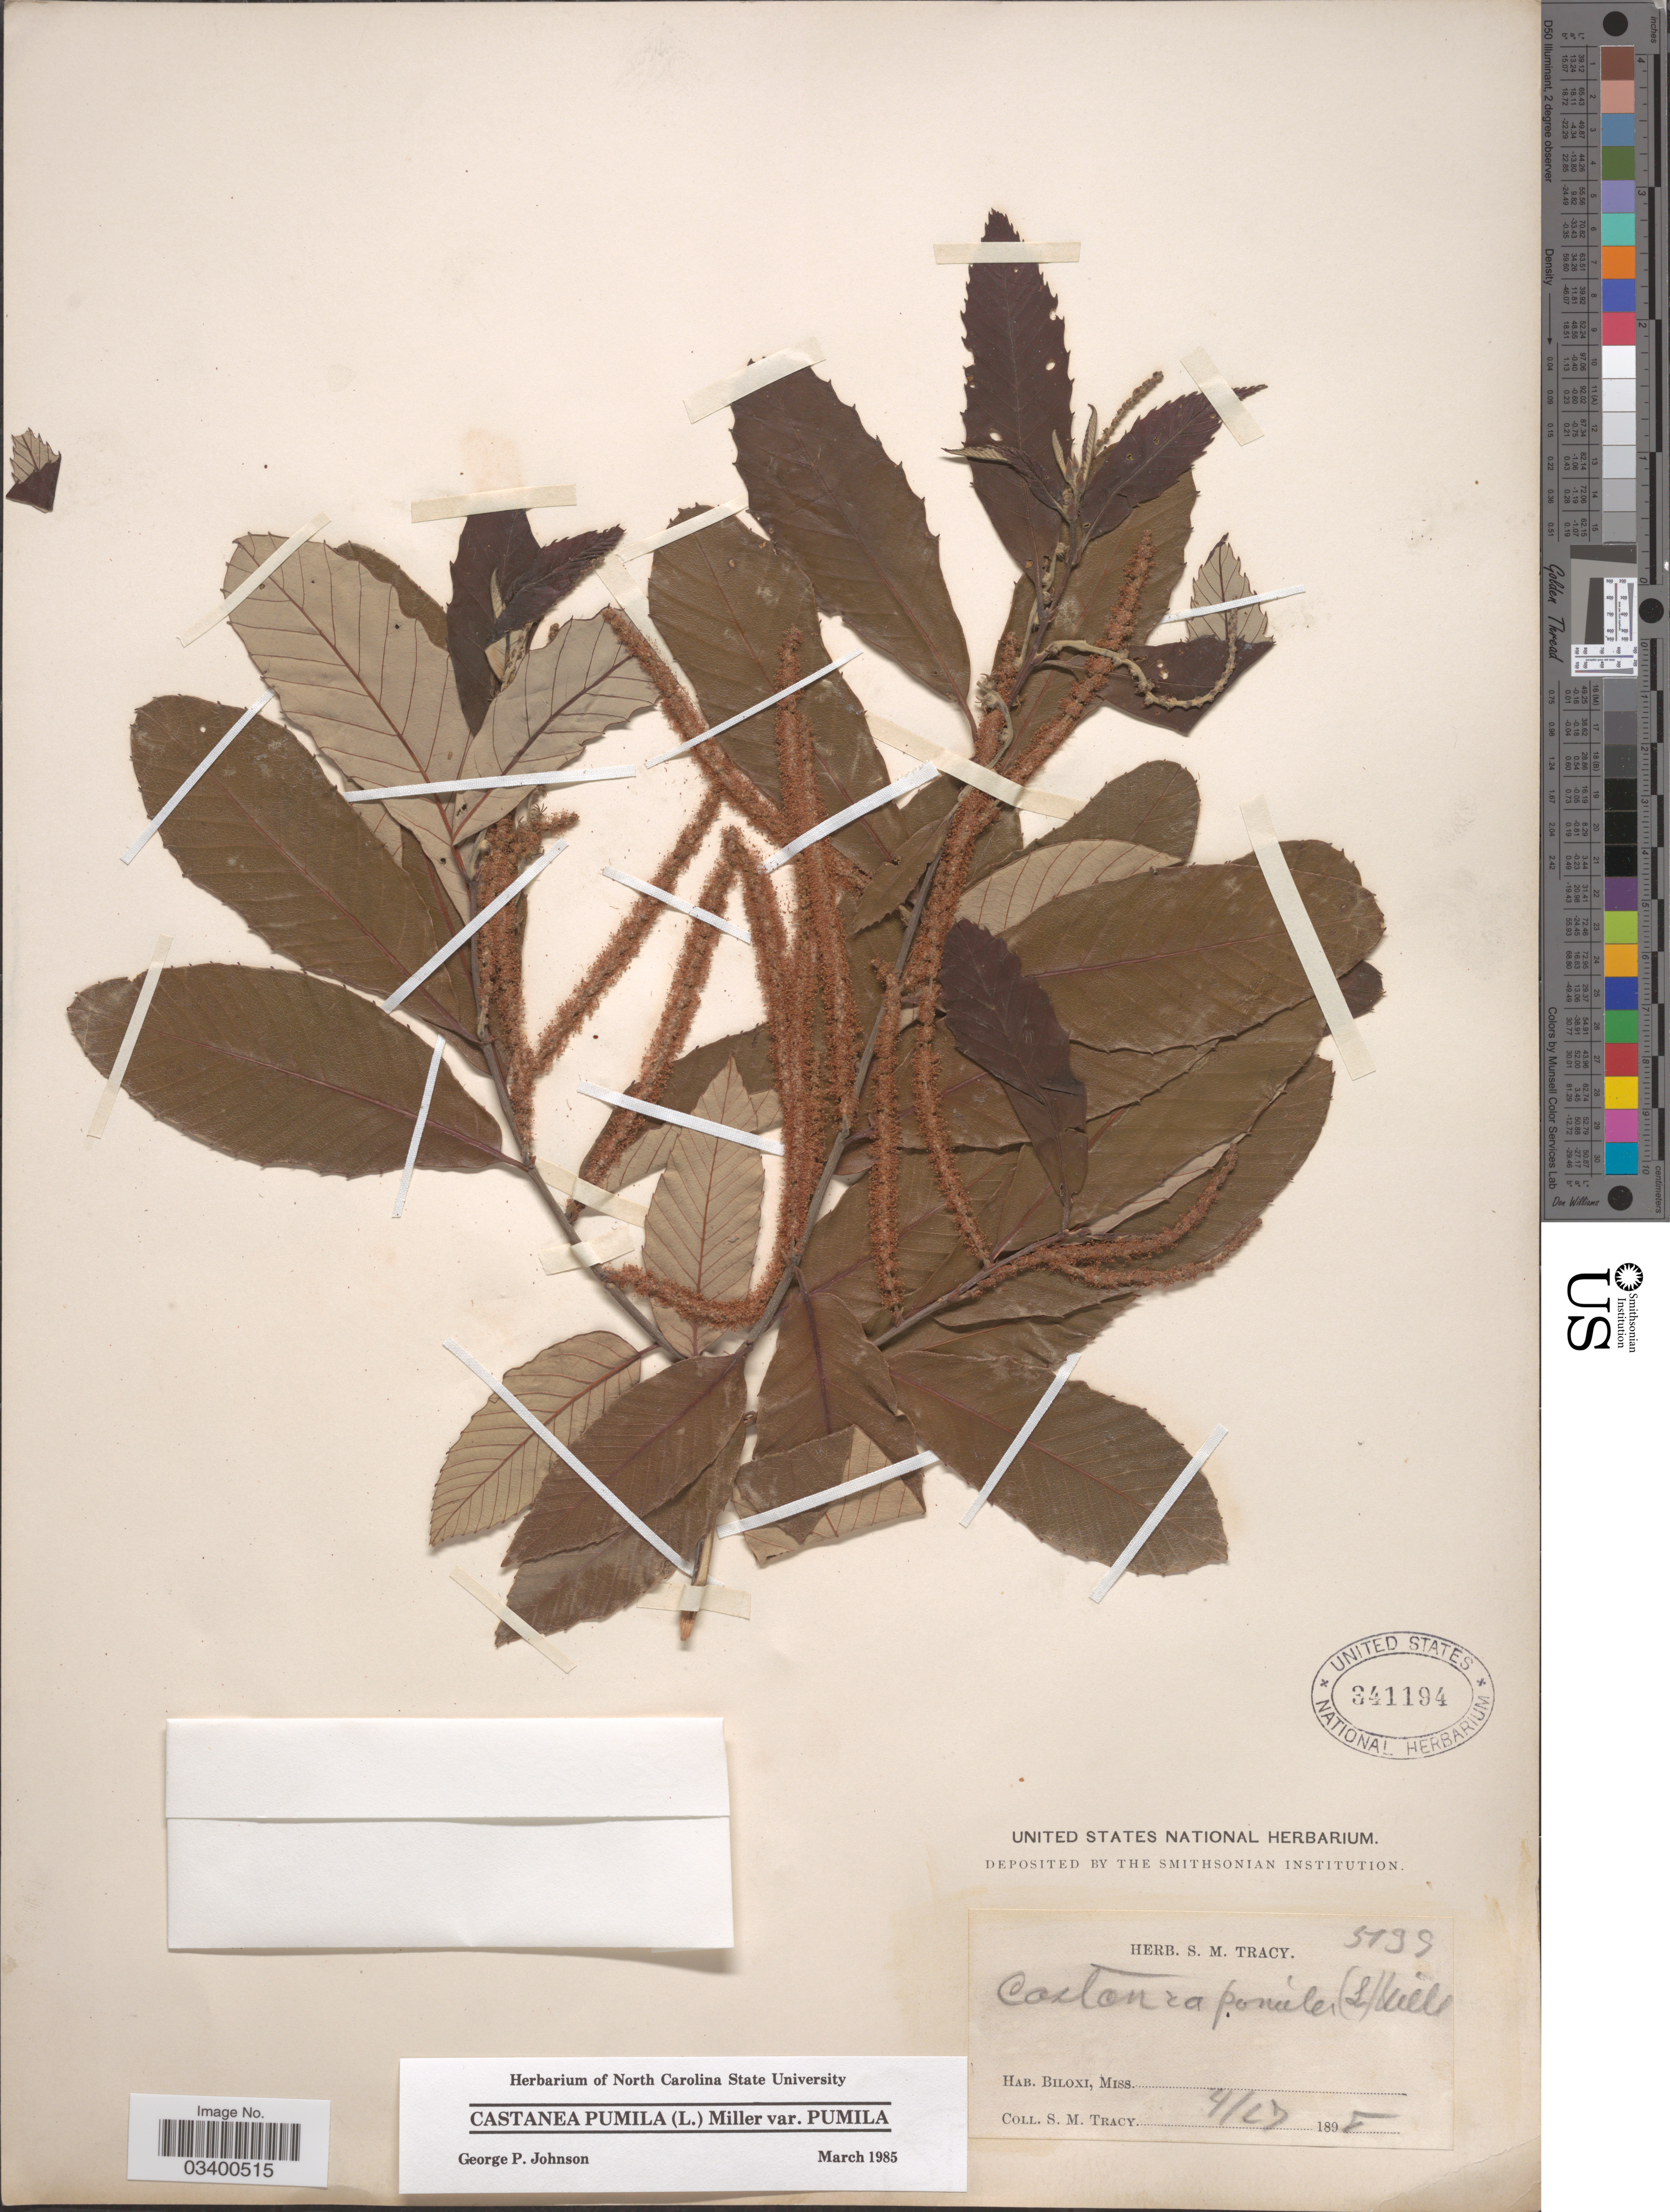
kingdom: Plantae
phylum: Tracheophyta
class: Magnoliopsida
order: Fagales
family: Fagaceae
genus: Castanea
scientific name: Castanea pumila var. pumila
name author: (L.) Mill.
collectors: S. M. Tracy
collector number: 5139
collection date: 1898-04-27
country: United States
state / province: Mississippi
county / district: Harrison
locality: Biloxi.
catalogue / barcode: US 341194